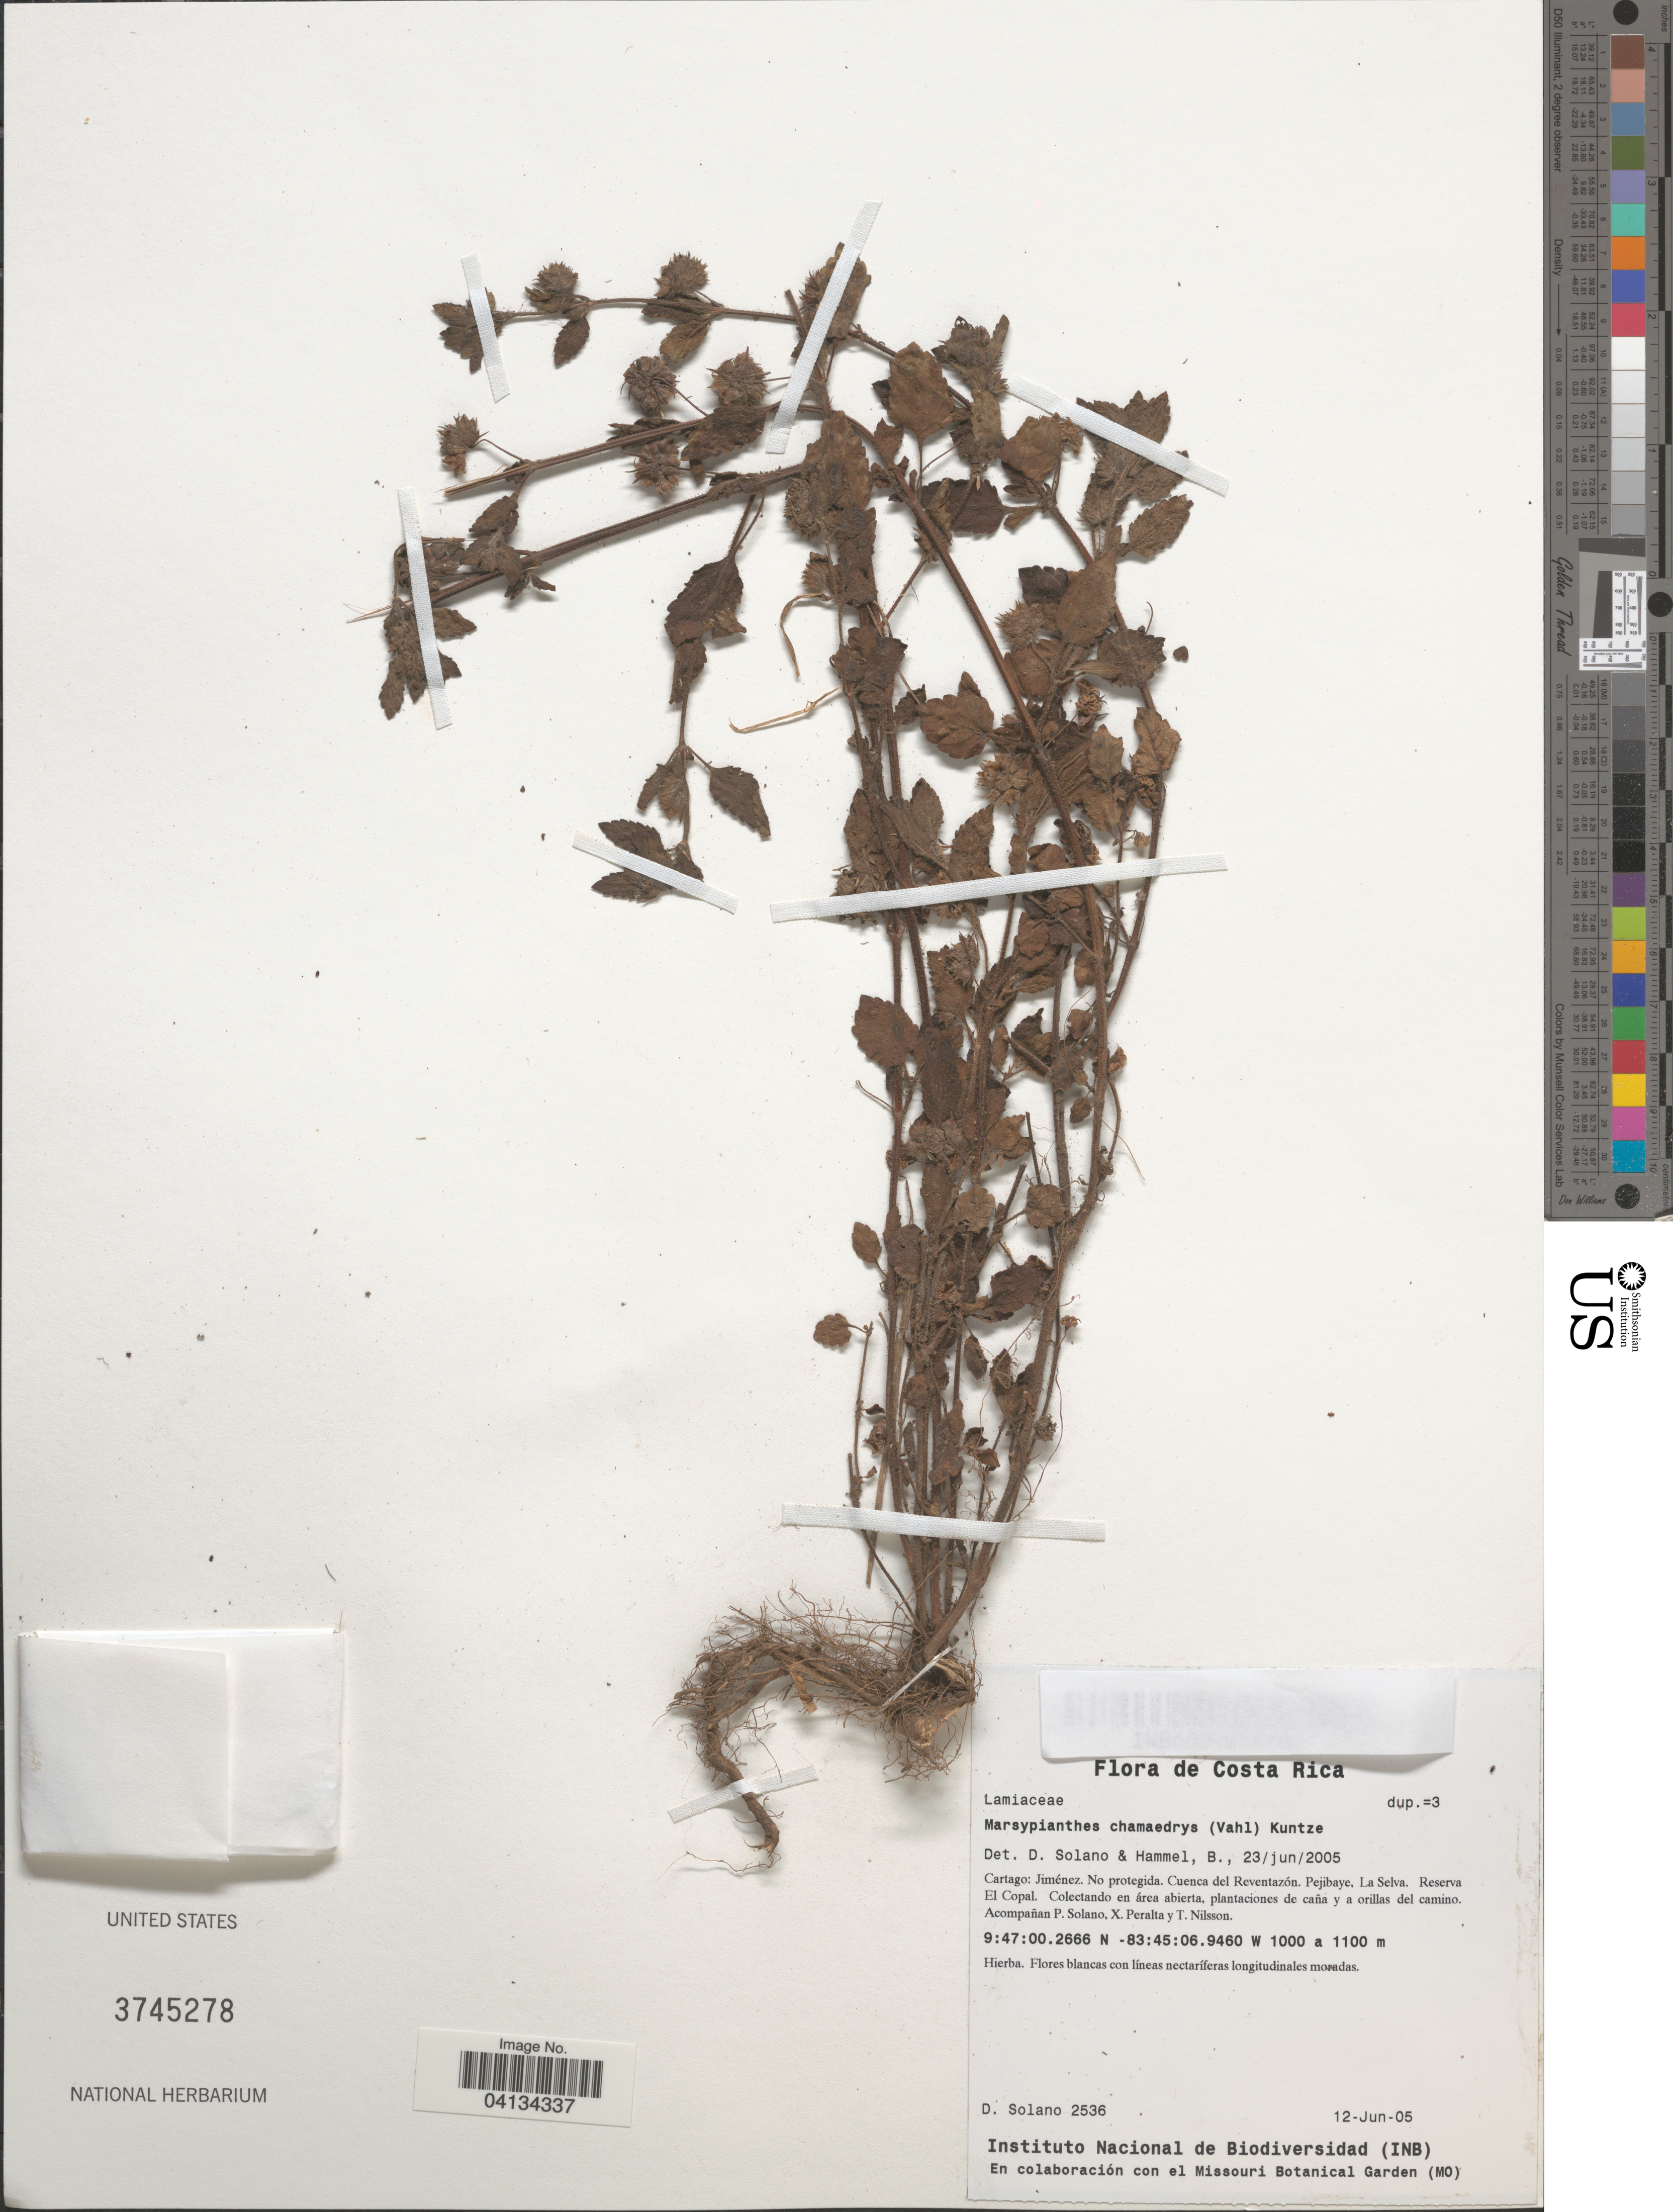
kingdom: Plantae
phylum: Tracheophyta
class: Magnoliopsida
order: Lamiales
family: Lamiaceae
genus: Marsypianthes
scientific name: Marsypianthes chamaedrys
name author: (Vahl) Kuntze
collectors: D. Solano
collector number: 2536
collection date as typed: Transcribed d/m/y: 12/6/5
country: Costa Rica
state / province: Cartago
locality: Jiménez. No protegida. Cuenca del Reventazón. Pejibaye, La Selva. Reserva El Copal.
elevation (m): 1000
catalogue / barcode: US 3745278